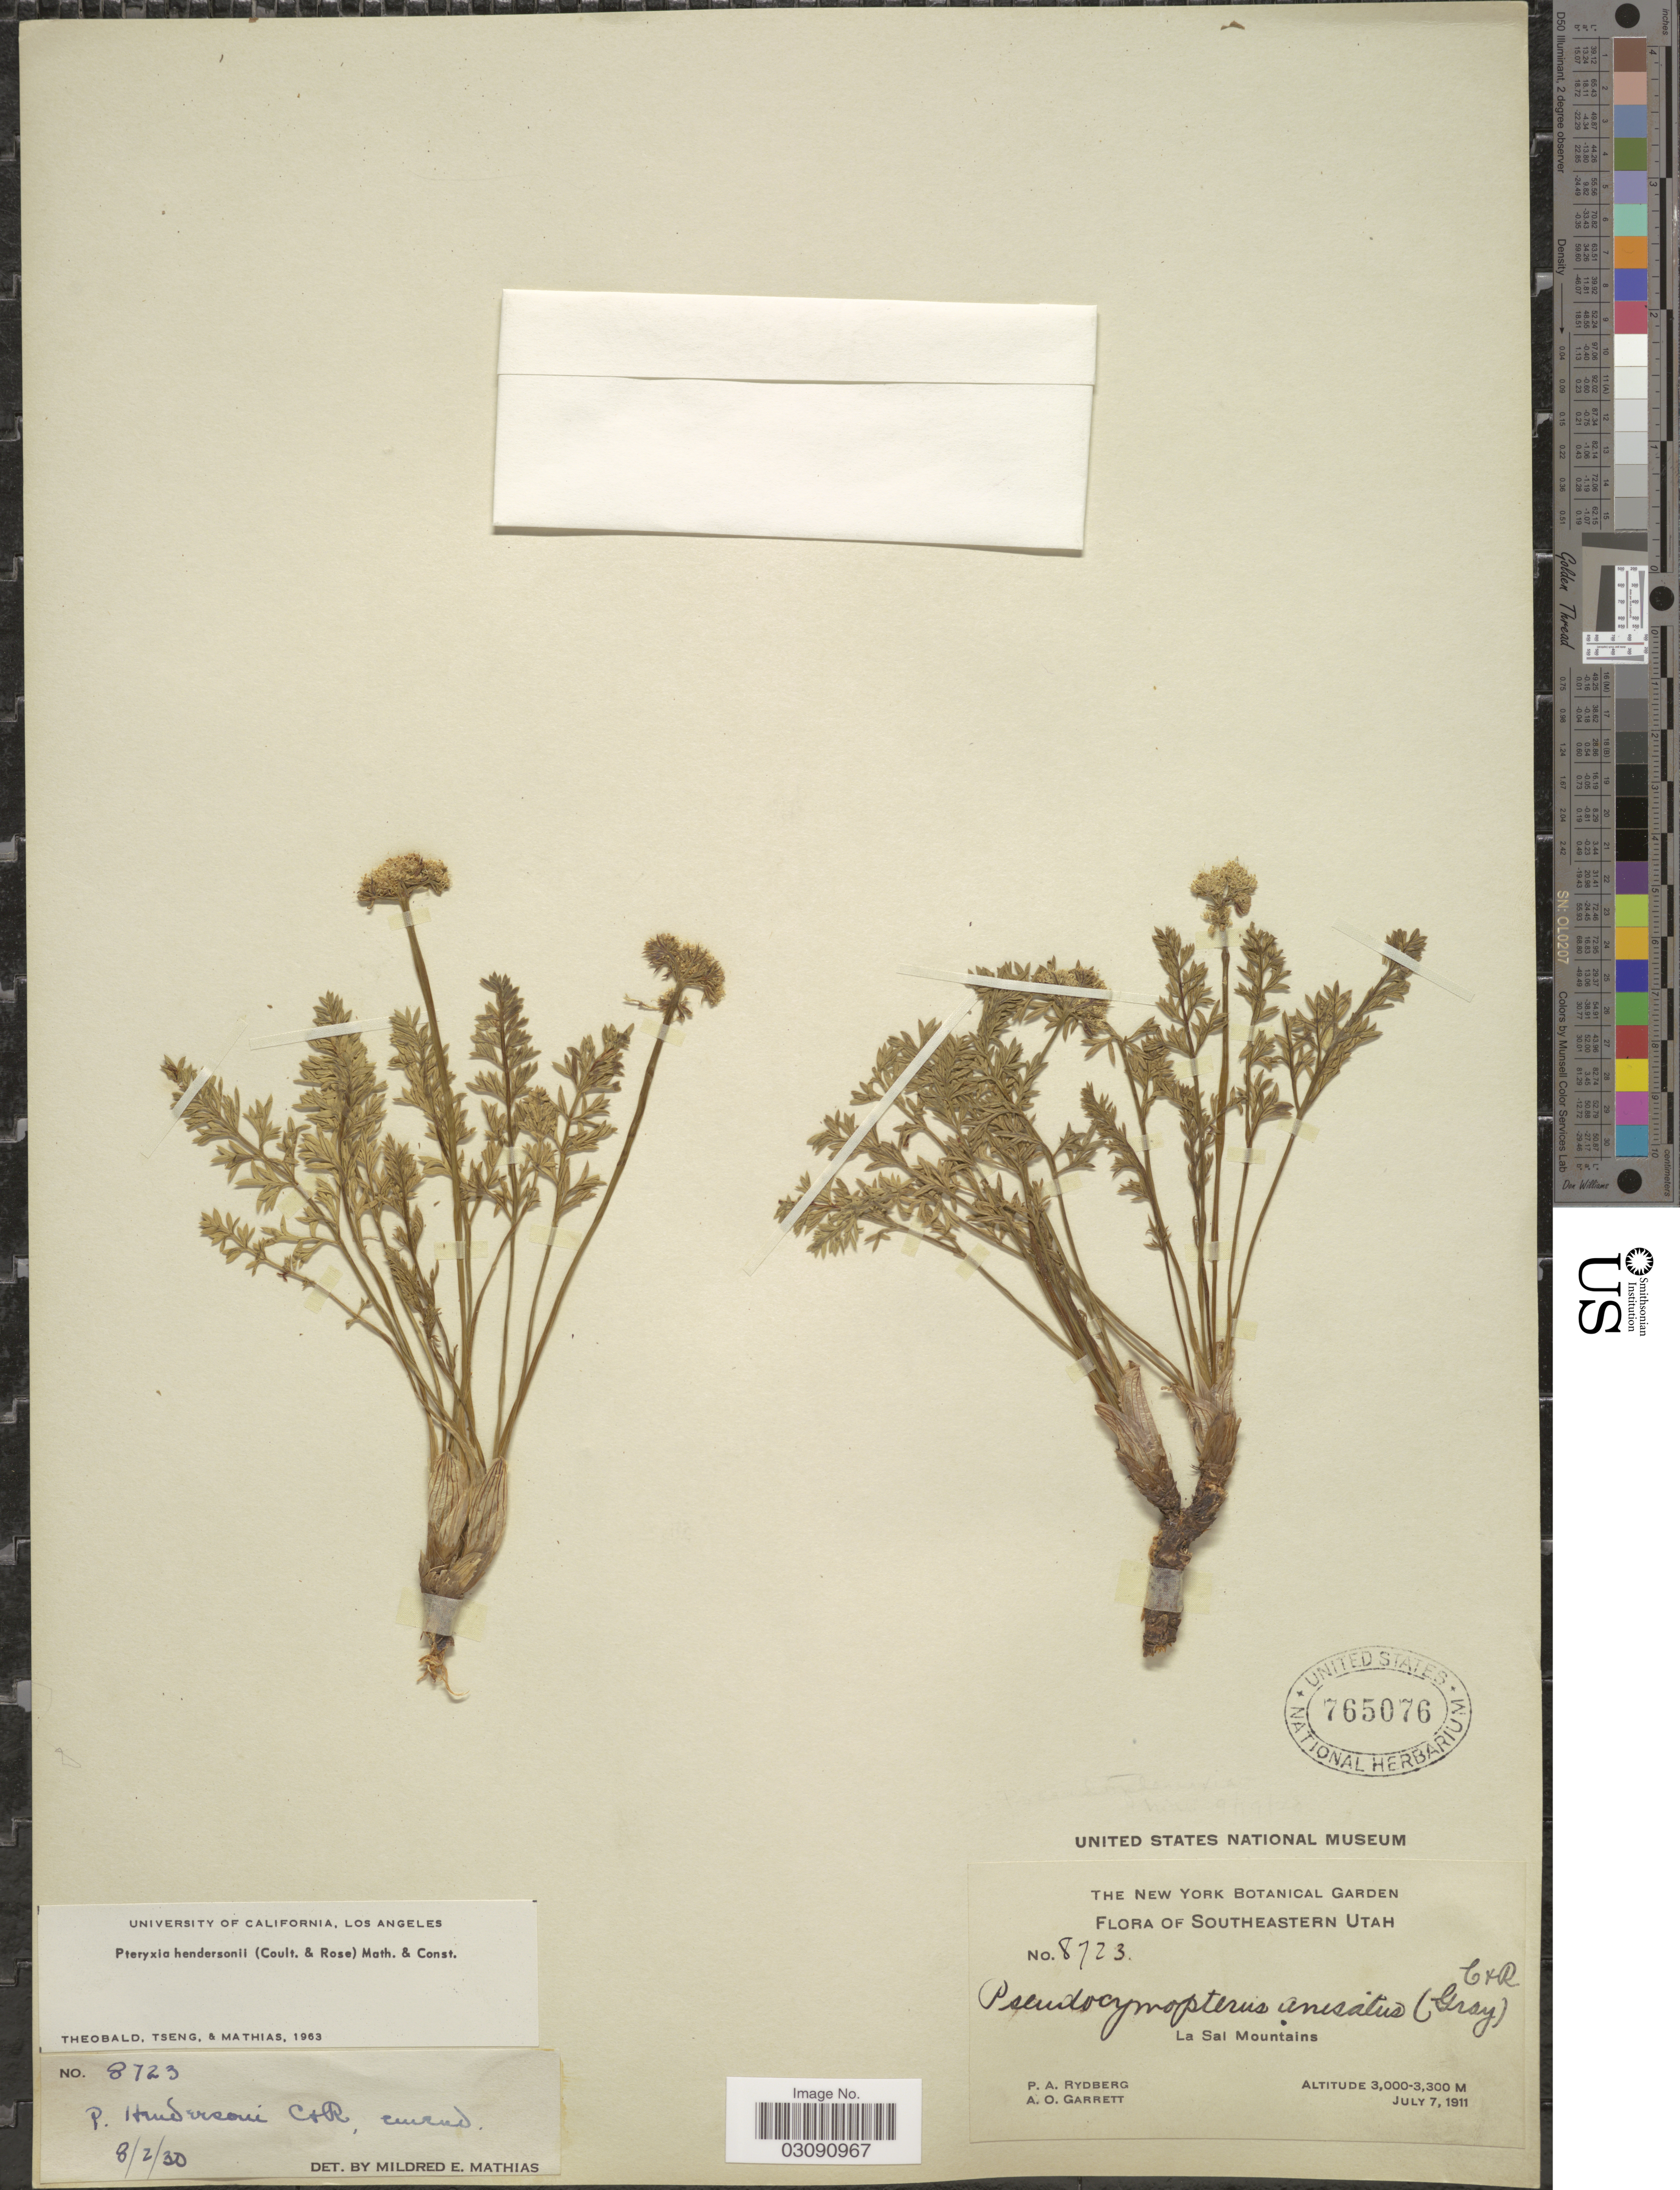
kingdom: Plantae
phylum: Tracheophyta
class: Magnoliopsida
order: Apiales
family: Apiaceae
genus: Pteryxia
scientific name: Pteryxia hendersonii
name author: (J.M. Coult. & Rose) Mathias & Constance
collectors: P. A. Rydberg & A. O. Garrett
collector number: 8723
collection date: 1911-07-07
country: United States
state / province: Utah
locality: Southeastern Utah, La Sal Mountains.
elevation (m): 3000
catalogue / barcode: US 765076